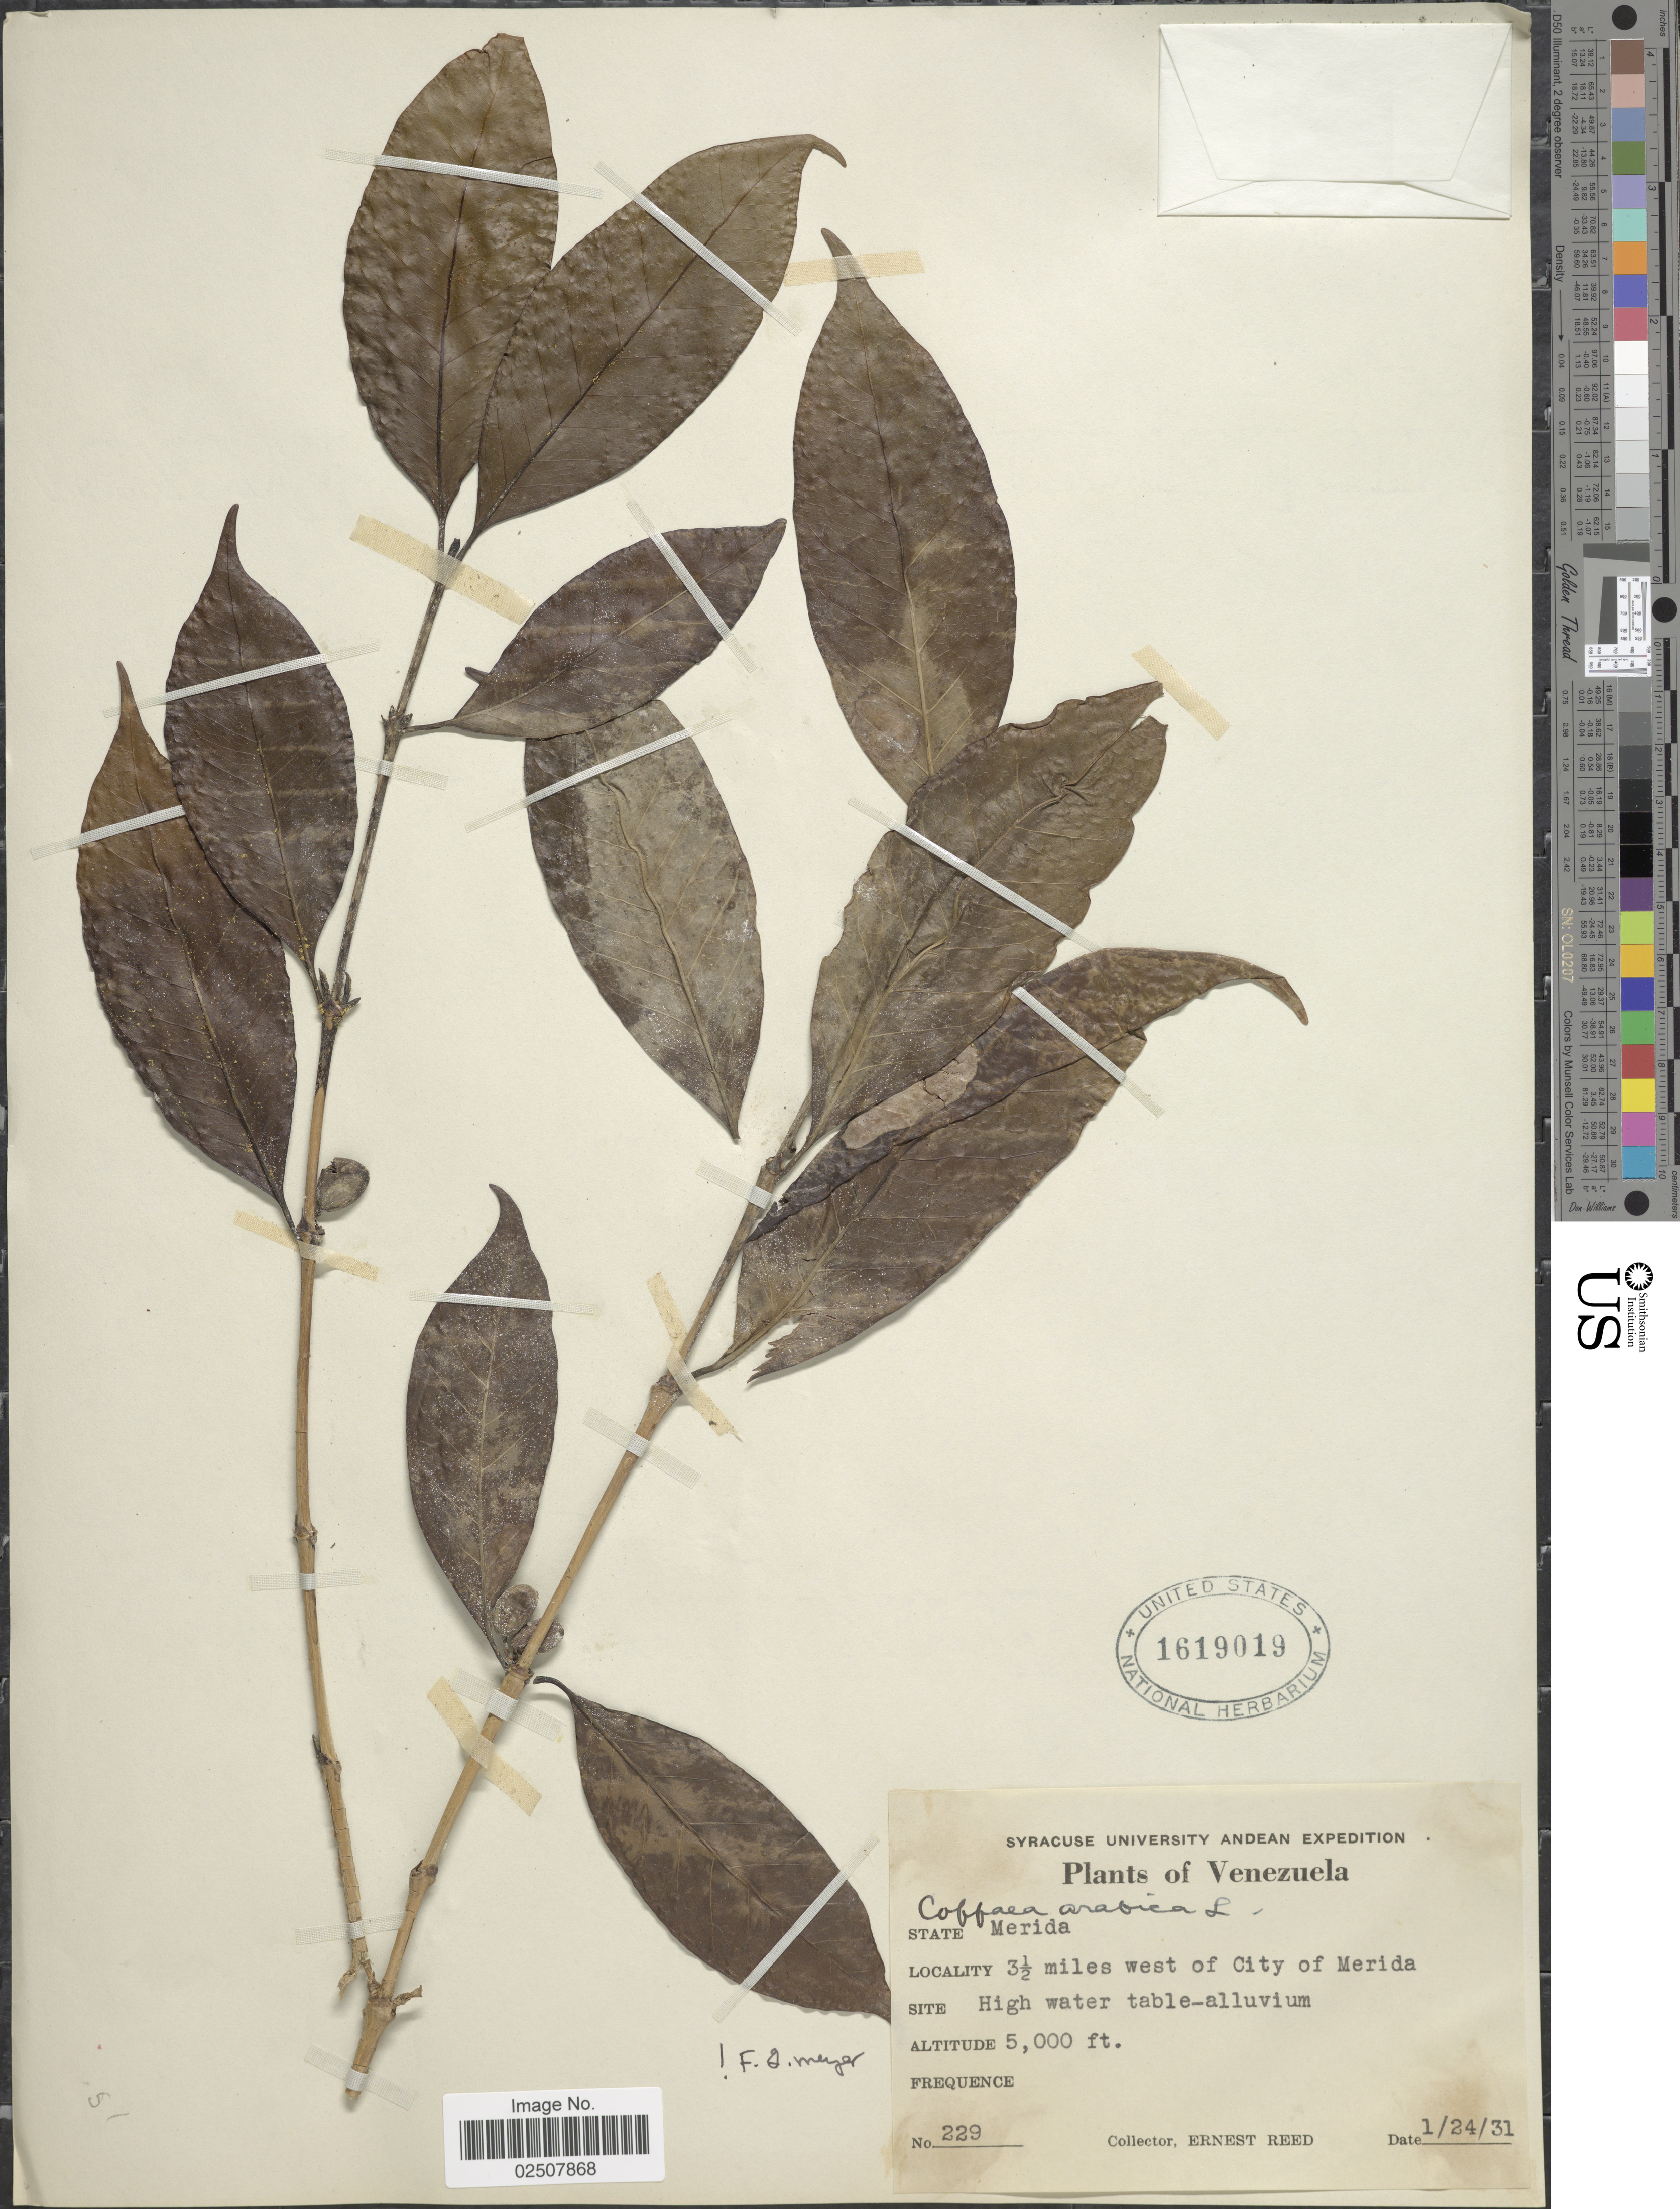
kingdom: Plantae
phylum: Tracheophyta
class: Magnoliopsida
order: Gentianales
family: Rubiaceae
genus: Coffea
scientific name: Coffea arabica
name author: L.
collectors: E. Reed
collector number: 229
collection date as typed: Transcribed d/m/y: 24/1/31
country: Venezuela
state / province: Mérida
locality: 3½ miles west of City of Merida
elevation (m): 1524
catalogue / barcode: US 1619019